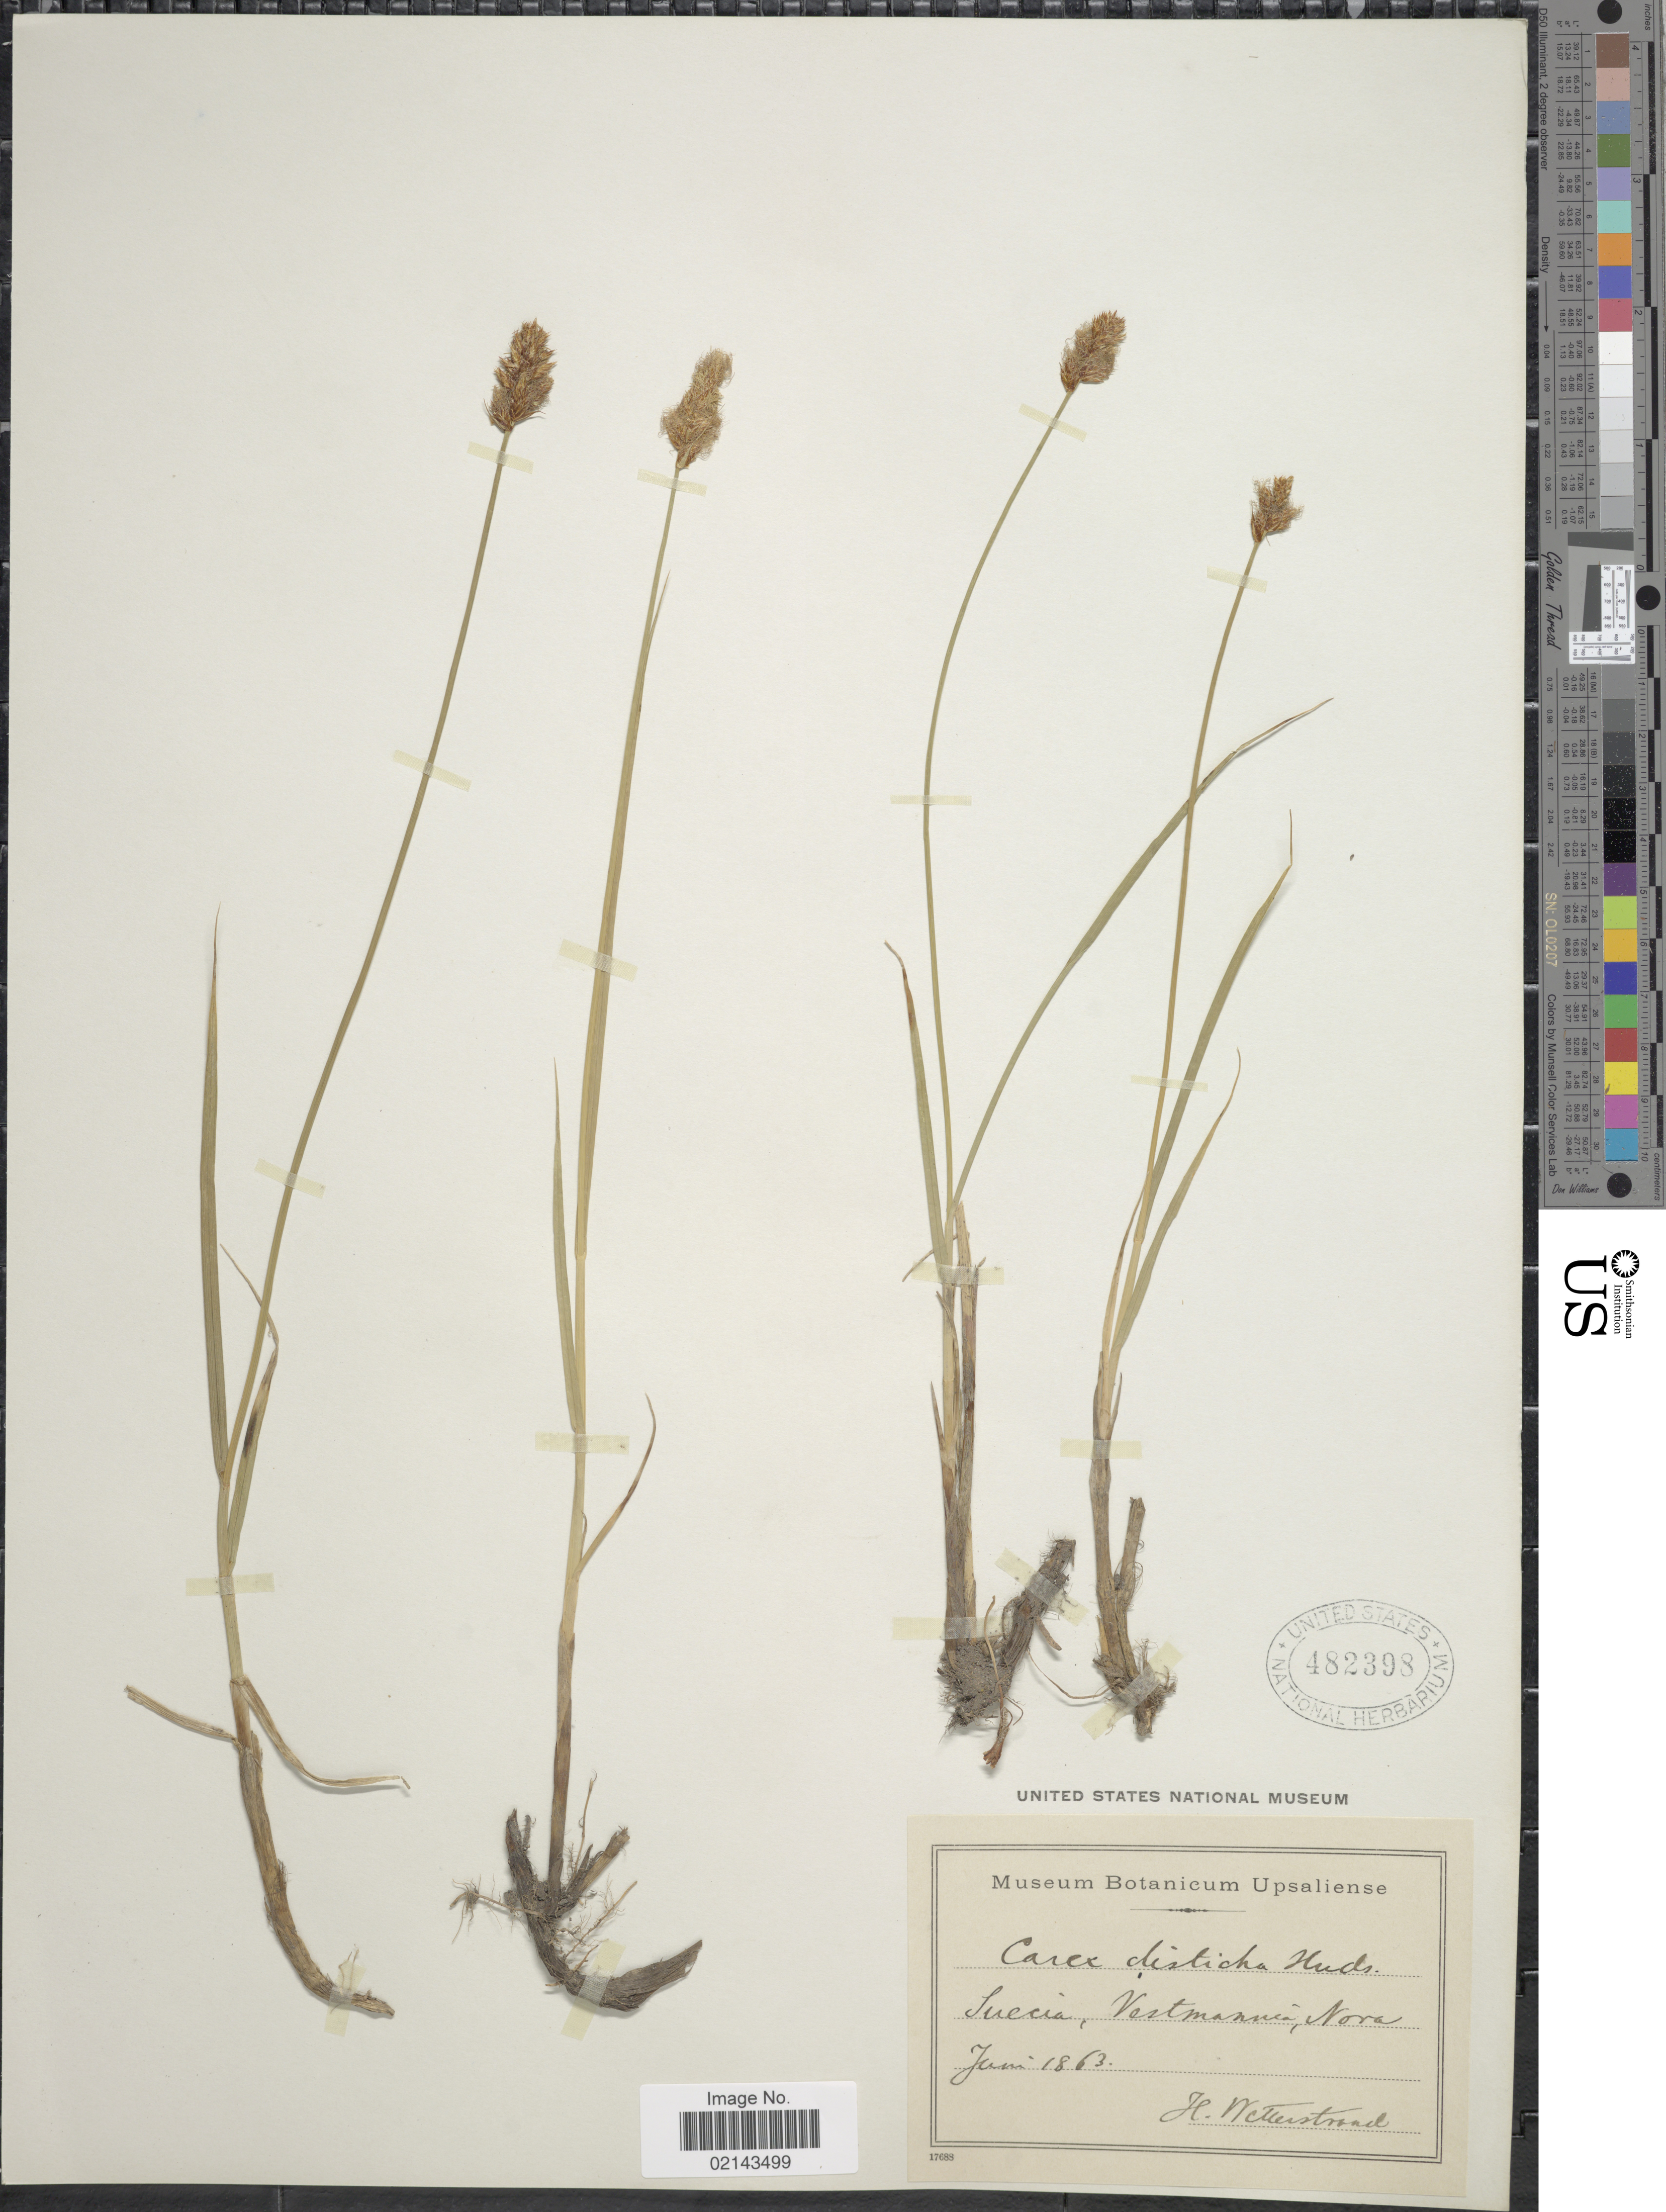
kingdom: Plantae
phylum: Tracheophyta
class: Liliopsida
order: Poales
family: Cyperaceae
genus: Carex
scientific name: Carex disticha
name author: Huds.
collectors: H. Wetterstrand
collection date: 1863-06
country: Sweden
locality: Suecia, Vestmannia, Nora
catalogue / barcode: US 482398